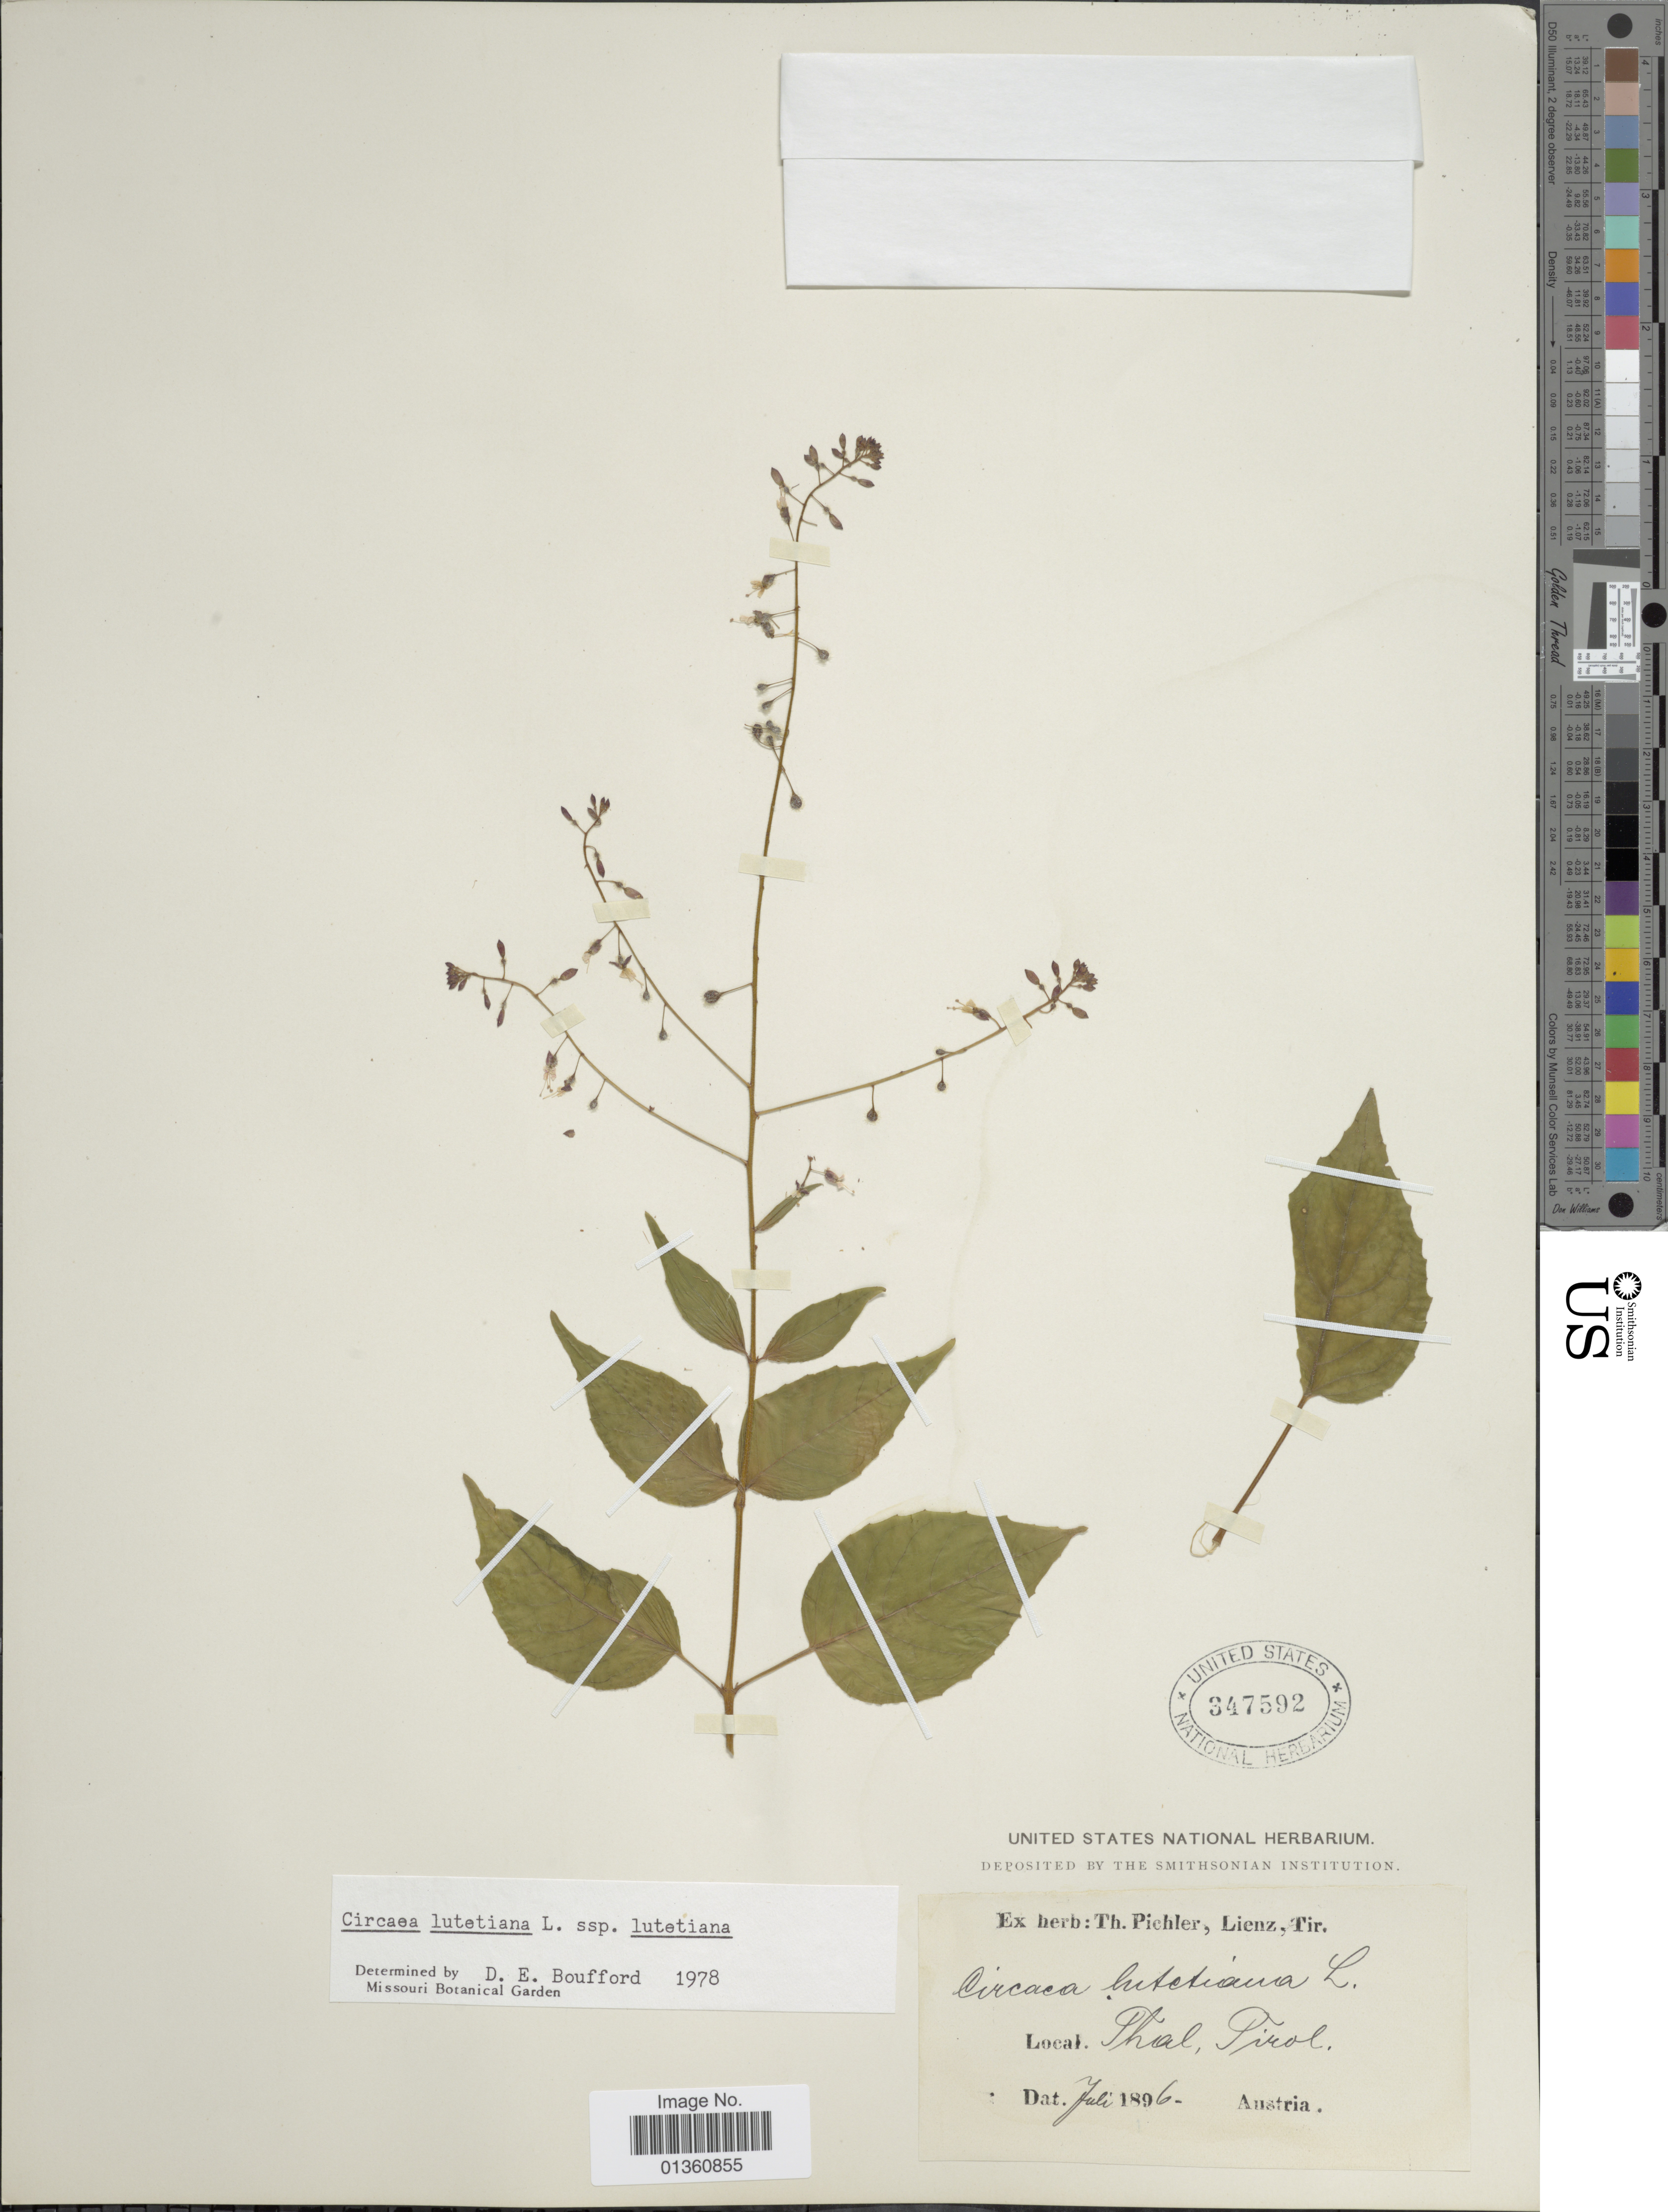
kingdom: Plantae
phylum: Tracheophyta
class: Magnoliopsida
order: Myrtales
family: Onagraceae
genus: Circaea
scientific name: Circaea lutetiana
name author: L.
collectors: T. Pichler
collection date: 1896-07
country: Austria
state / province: Tirol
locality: Thal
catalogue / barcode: US 347592